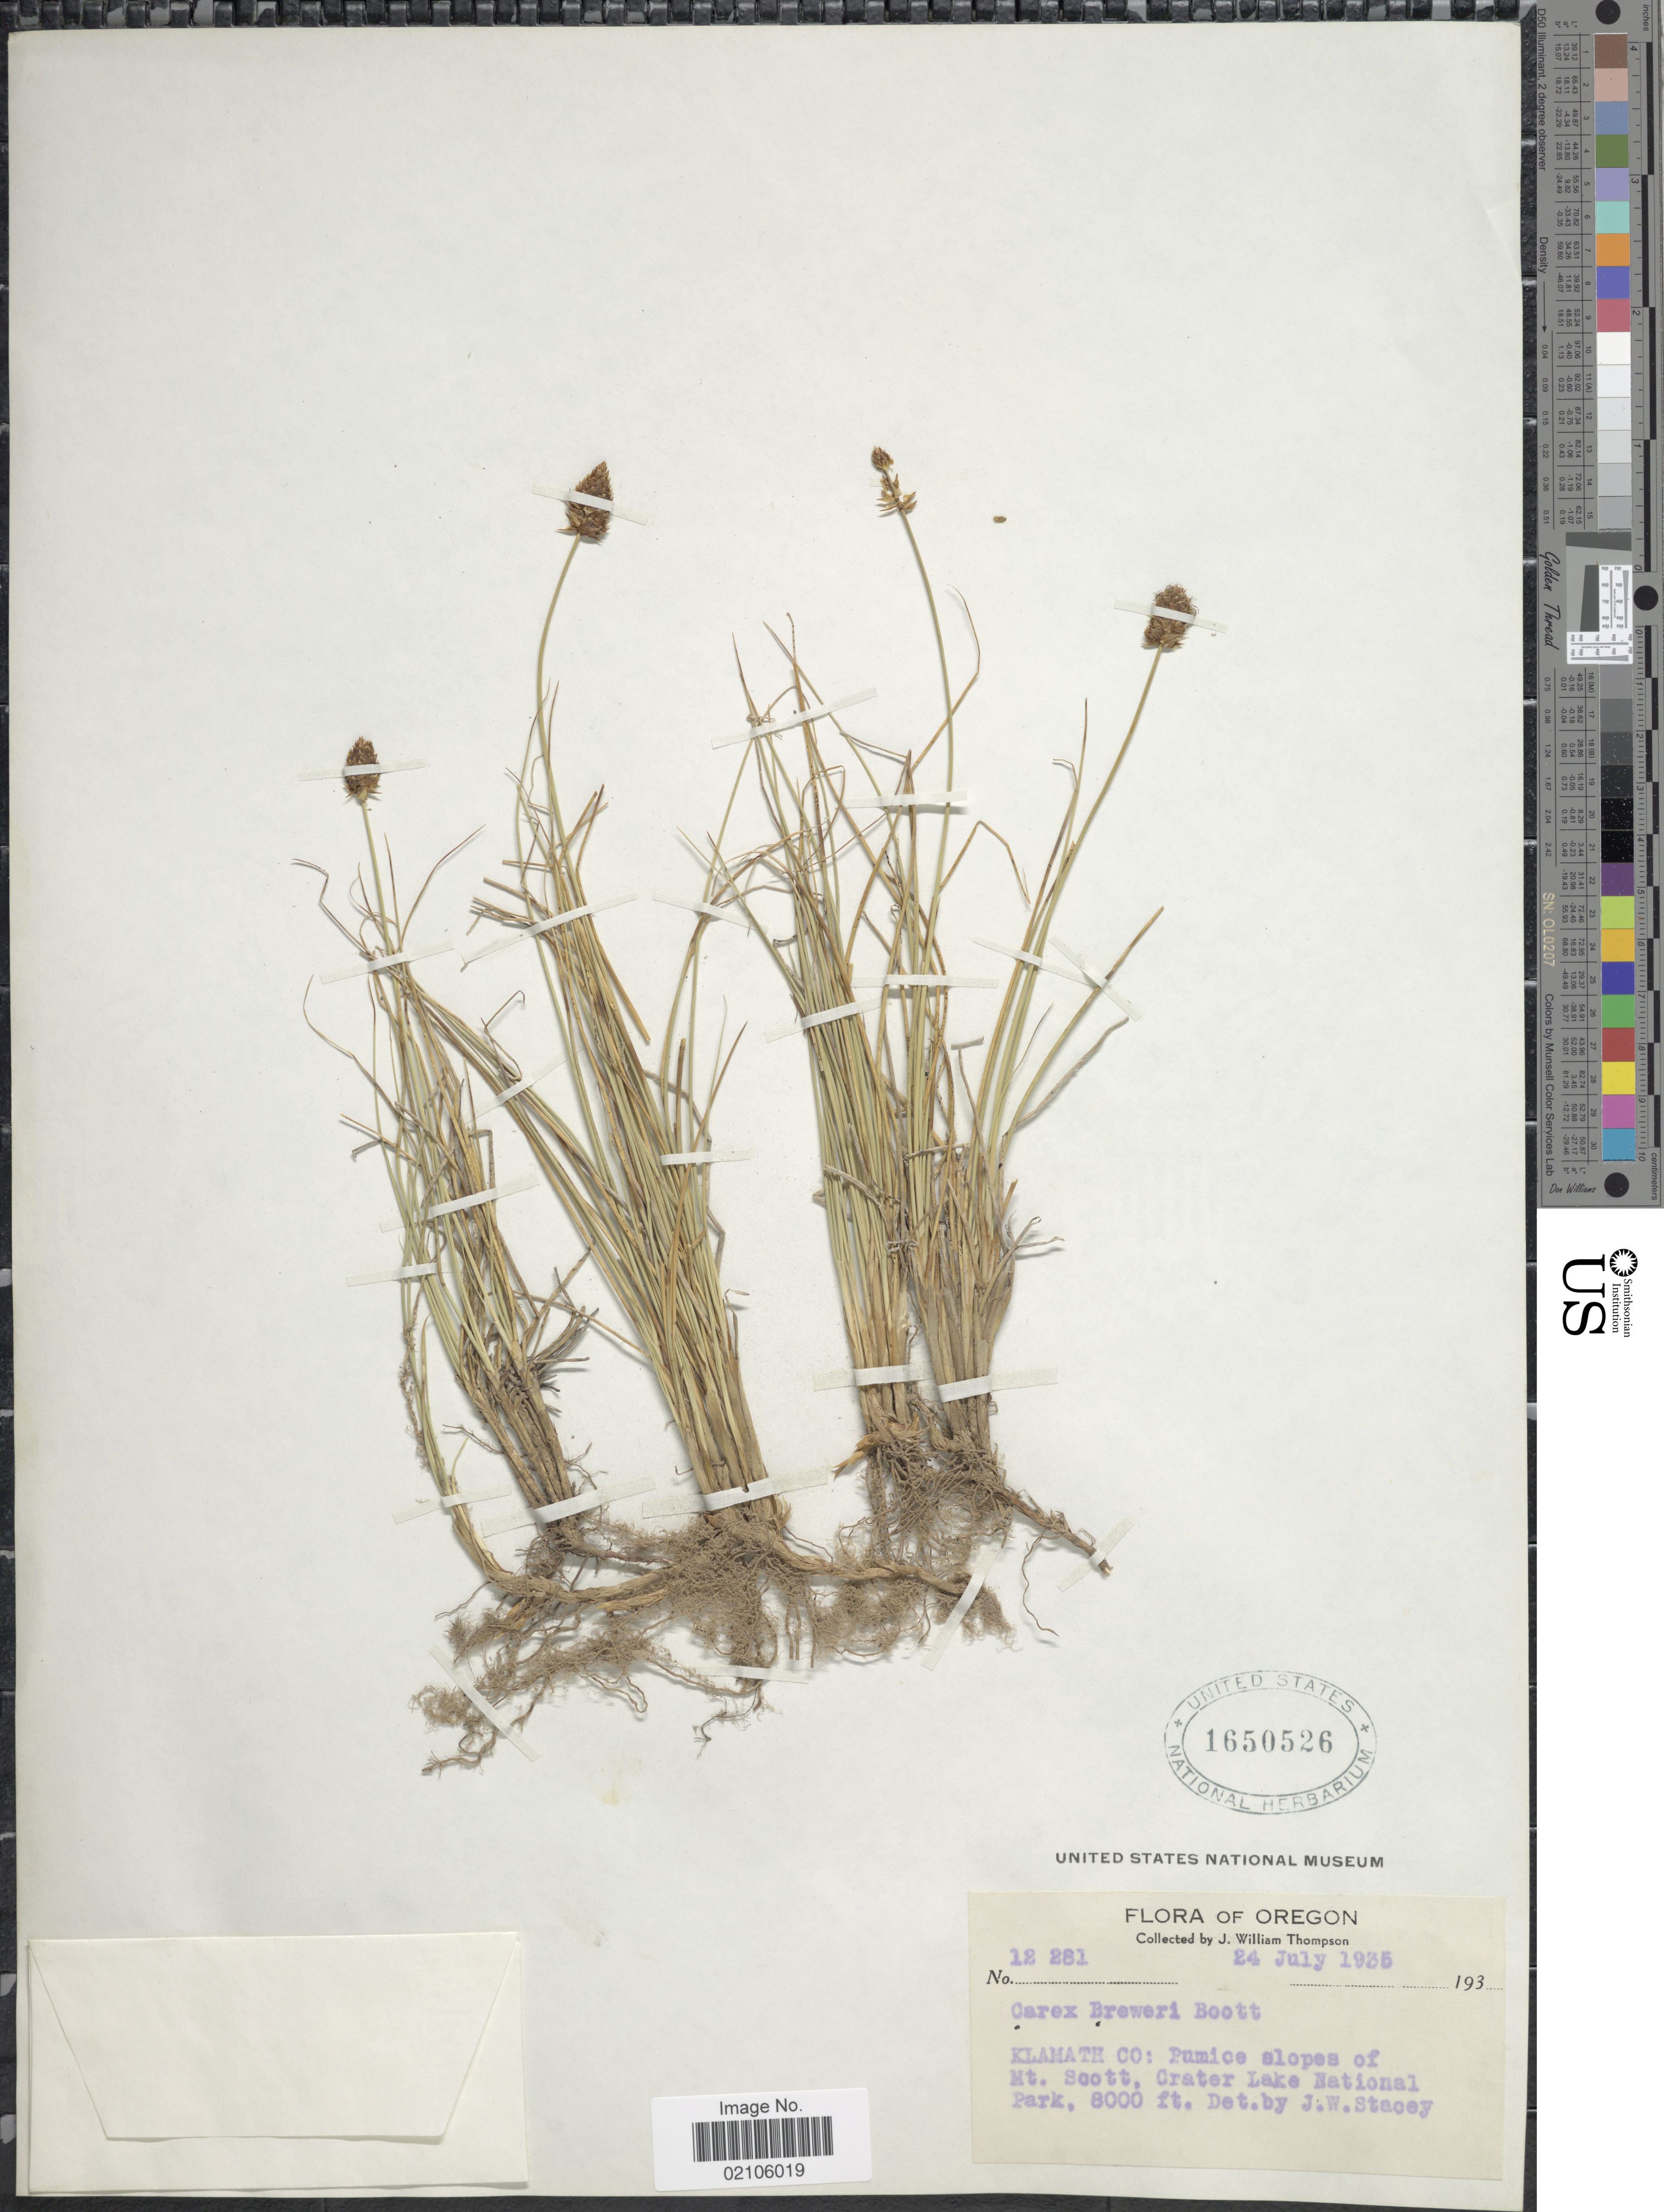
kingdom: Plantae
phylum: Tracheophyta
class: Liliopsida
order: Poales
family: Cyperaceae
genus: Carex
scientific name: Carex breweri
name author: Boott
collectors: J. W. Thompson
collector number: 12281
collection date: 1935-07-24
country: United States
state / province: Oregon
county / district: Klamath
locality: Klamath Co: Pumice slopes of Mt Scott, Crater Lake National Park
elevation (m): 2438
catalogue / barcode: US 1650526